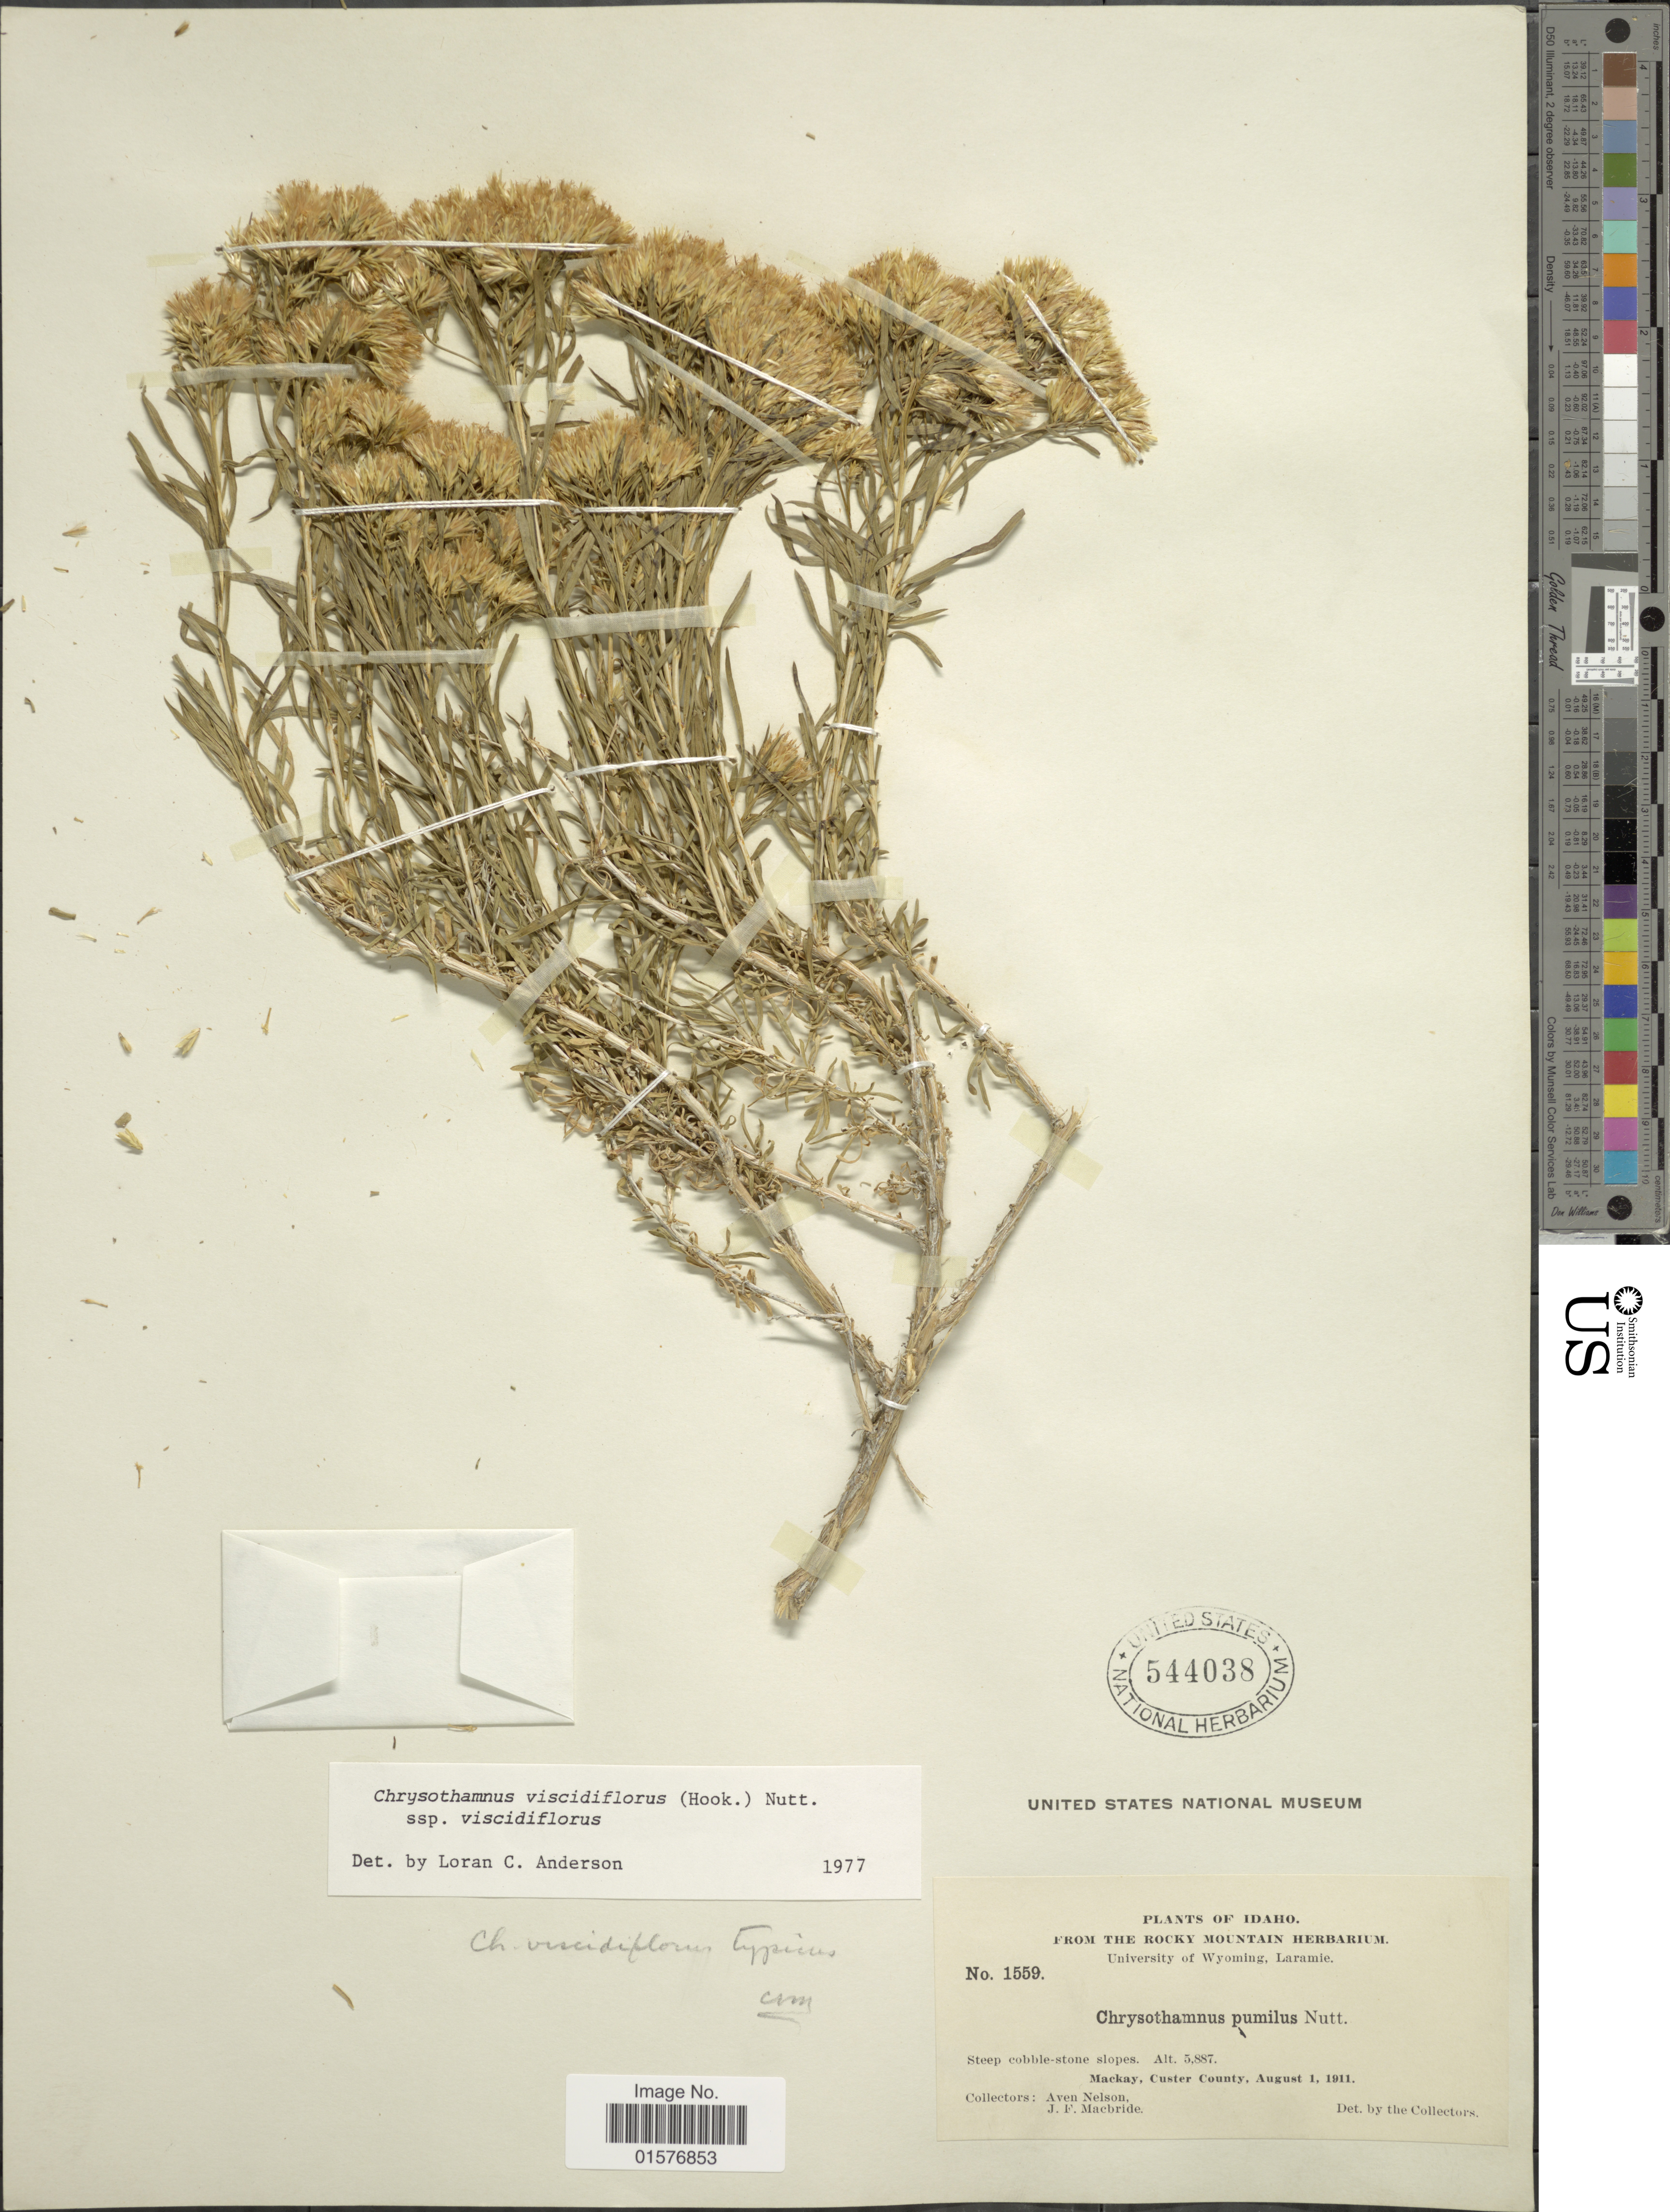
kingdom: Plantae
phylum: Tracheophyta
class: Magnoliopsida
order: Asterales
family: Asteraceae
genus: Chrysothamnus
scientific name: Chrysothamnus viscidiflorus subsp. viscidiflorus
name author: (Hook.) Nutt.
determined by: Urbatsch, Lowell E., Curator (LSU), Louisiana State University (UNITED STATES)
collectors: A. Nelson & J. F. Macbride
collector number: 1559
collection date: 1911-08-01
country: United States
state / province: Idaho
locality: Steep cobble-stone slopes, Mackay, Custer County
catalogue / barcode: US 544038